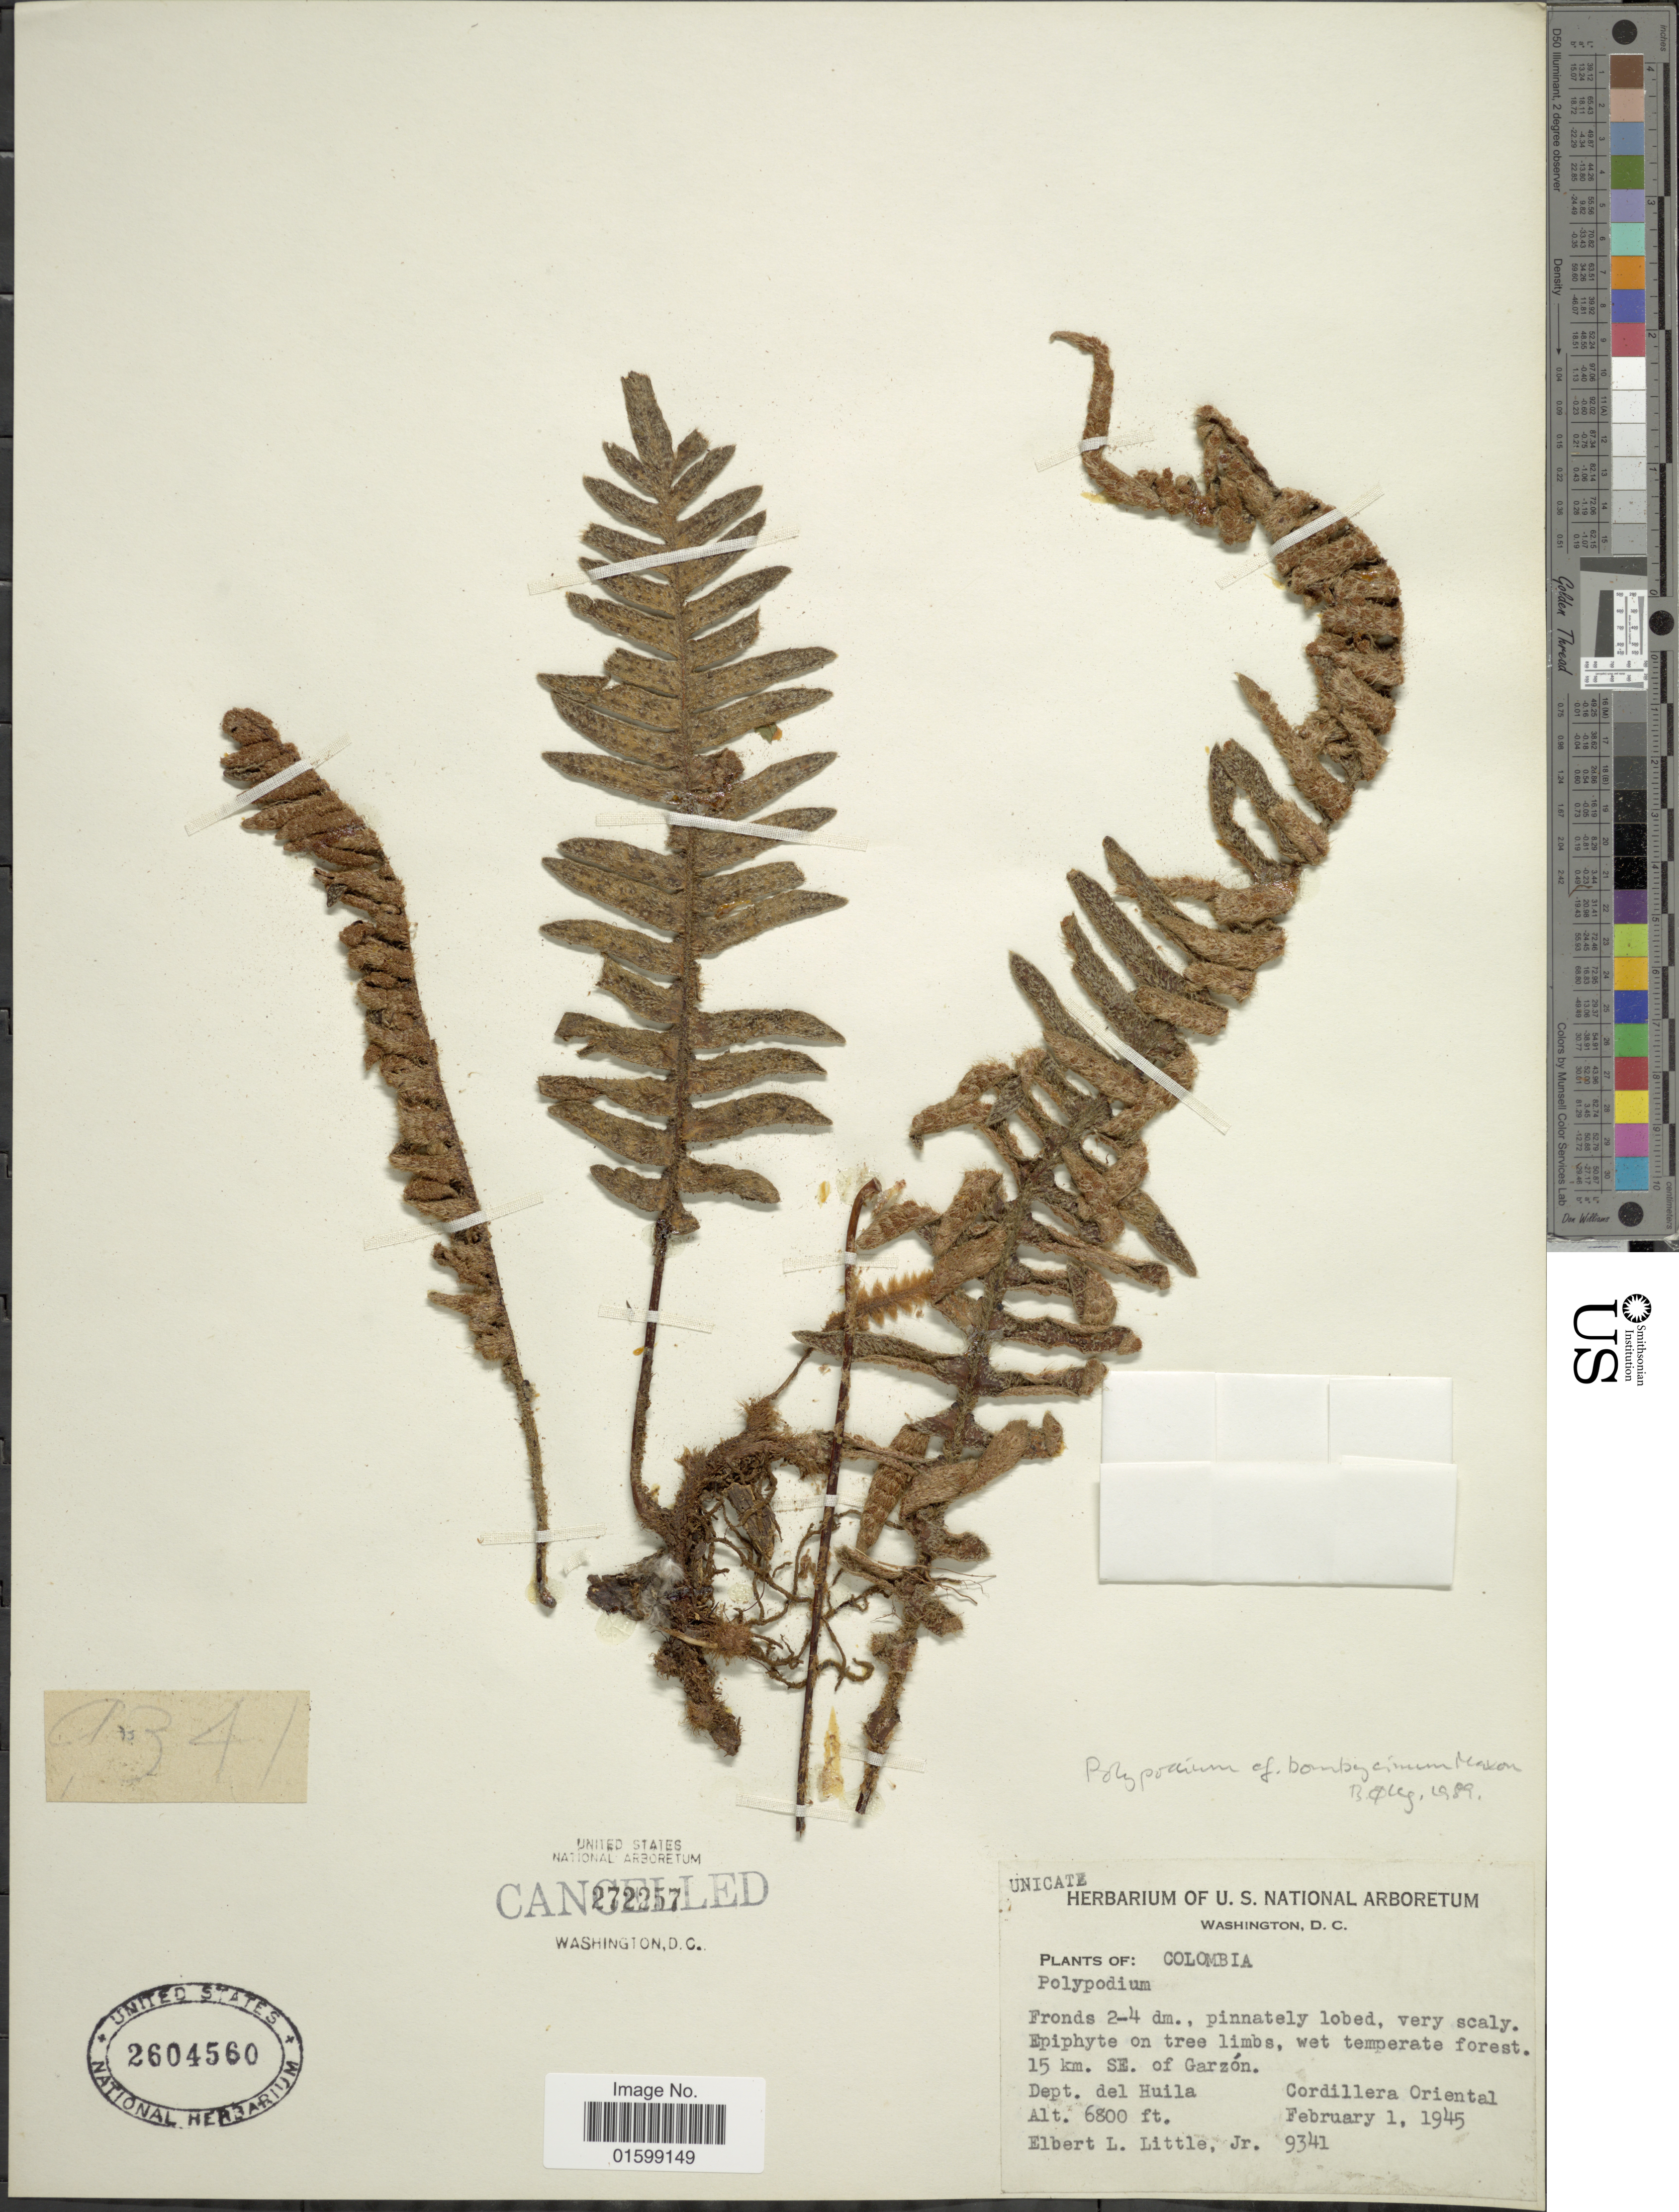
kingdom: Plantae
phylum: Tracheophyta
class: Polypodiopsida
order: Polypodiales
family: Polypodiaceae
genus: Pleopeltis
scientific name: Pleopeltis fimbriata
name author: (Maxon) A.R. Sm.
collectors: E. L. Little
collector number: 9341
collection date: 1945-02-01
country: Colombia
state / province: Huila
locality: Wet temperate forest, 15 km. SE. of Garzón, Dept. Del Huila, Cordillera Oriental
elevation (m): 2073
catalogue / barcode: US 2604560